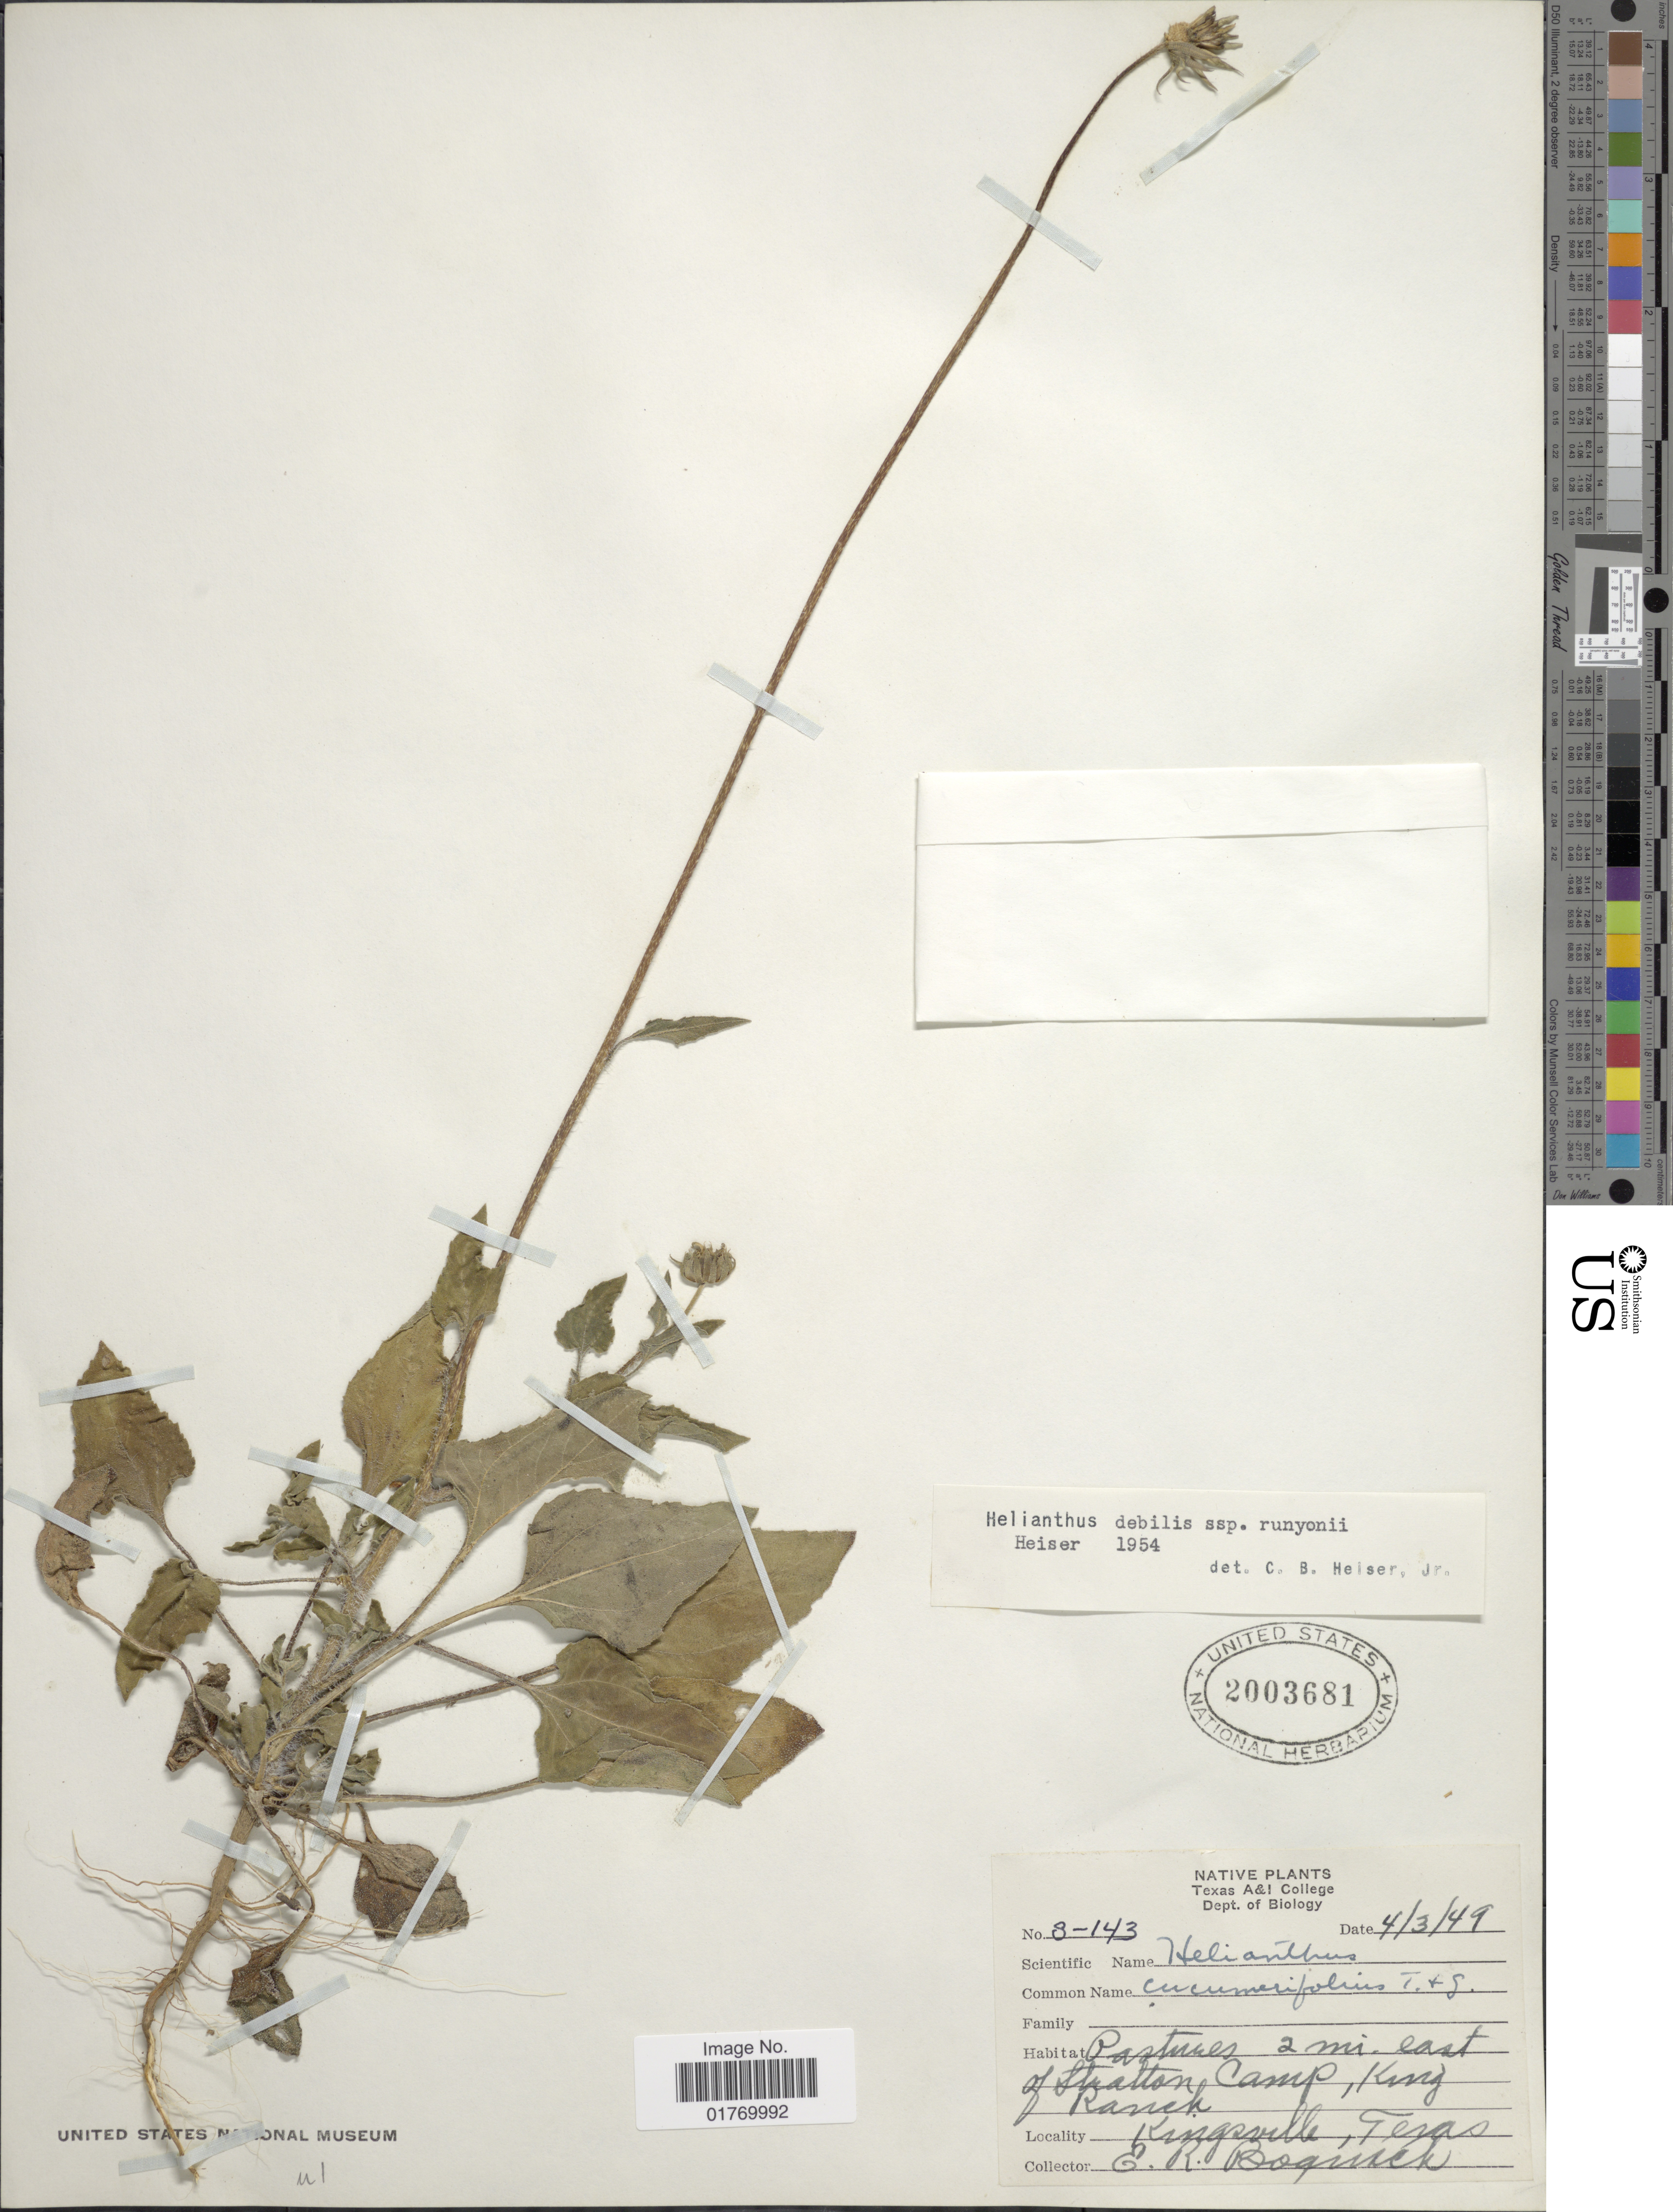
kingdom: Plantae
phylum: Tracheophyta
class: Magnoliopsida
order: Asterales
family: Asteraceae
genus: Helianthus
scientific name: Helianthus debilis subsp. runyoni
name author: Heiser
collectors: E. Boquisch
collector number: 8-143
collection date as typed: Transcribed d/m/y: 3/4/49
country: United States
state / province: Texas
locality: Pastures 2 mi. east of Starlton Camp, King Camp, Kingsville, Texas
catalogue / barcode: US 2003681